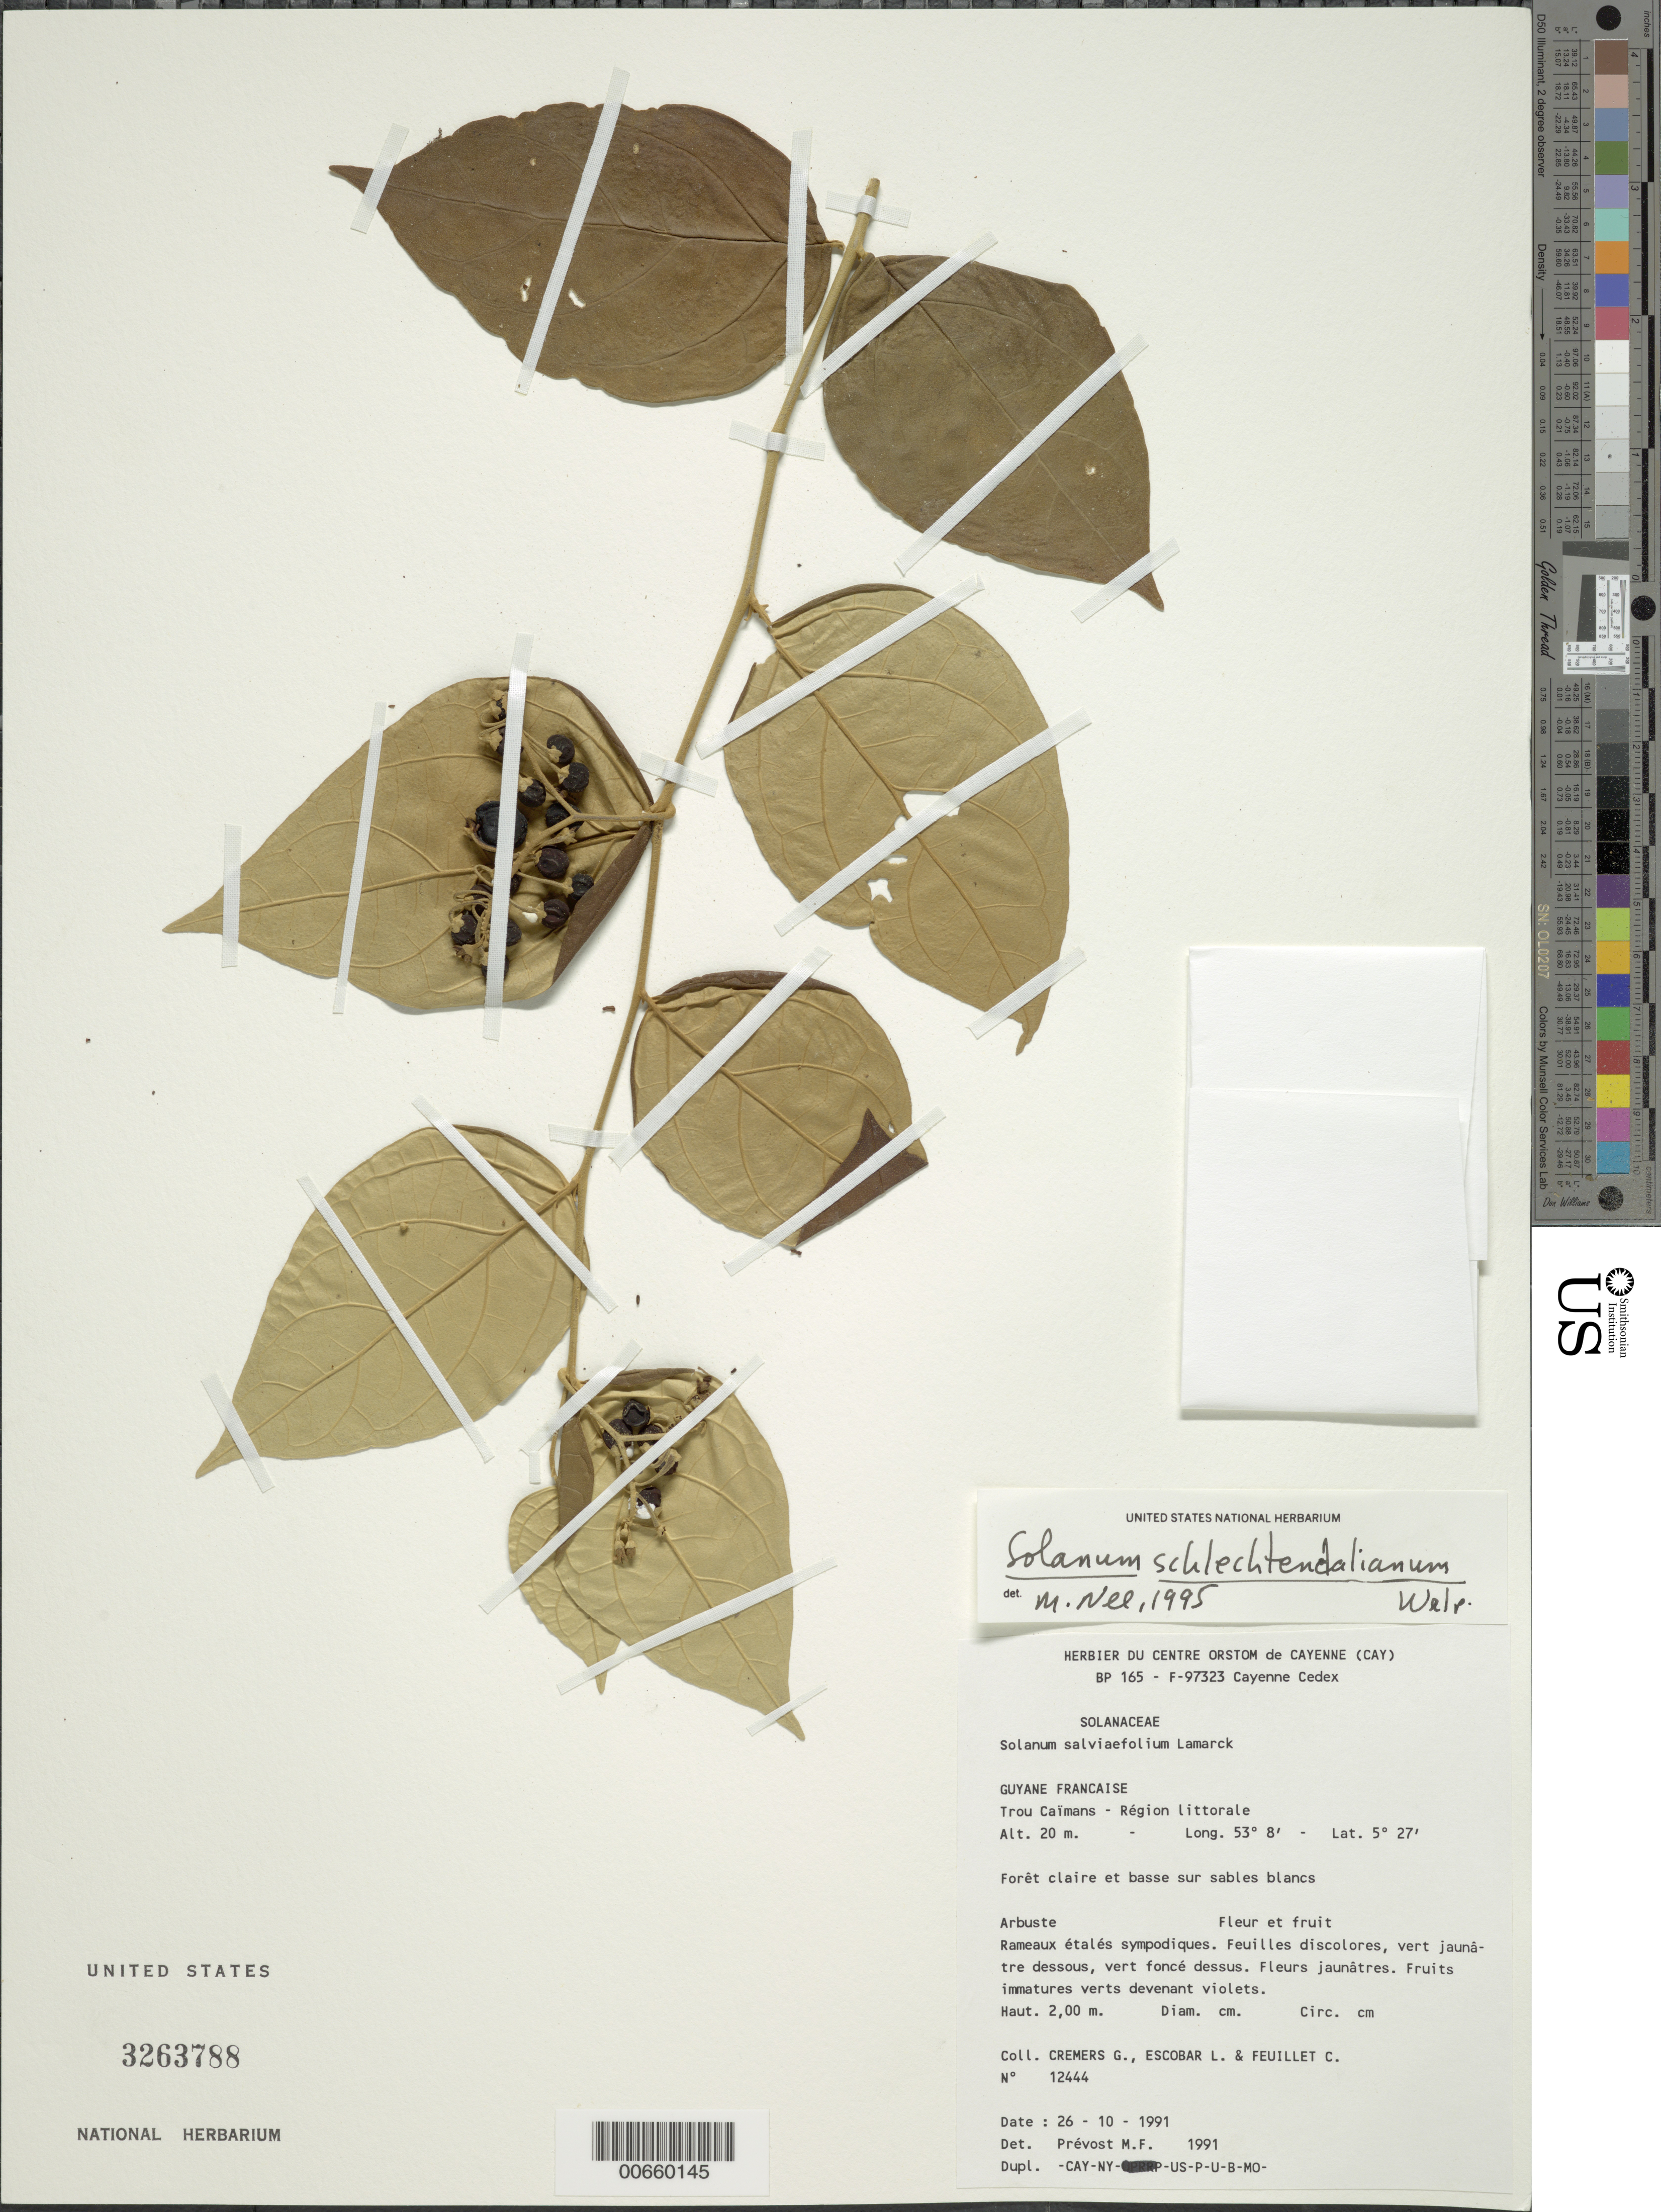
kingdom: Plantae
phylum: Tracheophyta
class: Magnoliopsida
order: Solanales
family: Solanaceae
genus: Solanum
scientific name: Solanum distichophyllum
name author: Sendtn.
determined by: Knapp, S. D.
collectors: G. Cremers, L. Escobar & C. Feuillet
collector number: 12444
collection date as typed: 10 Oct 1991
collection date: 1991-10-10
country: French Guiana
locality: Trou Caïmans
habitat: Forêt claire et basse sur sables blancs.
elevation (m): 20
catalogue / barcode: US 3263788